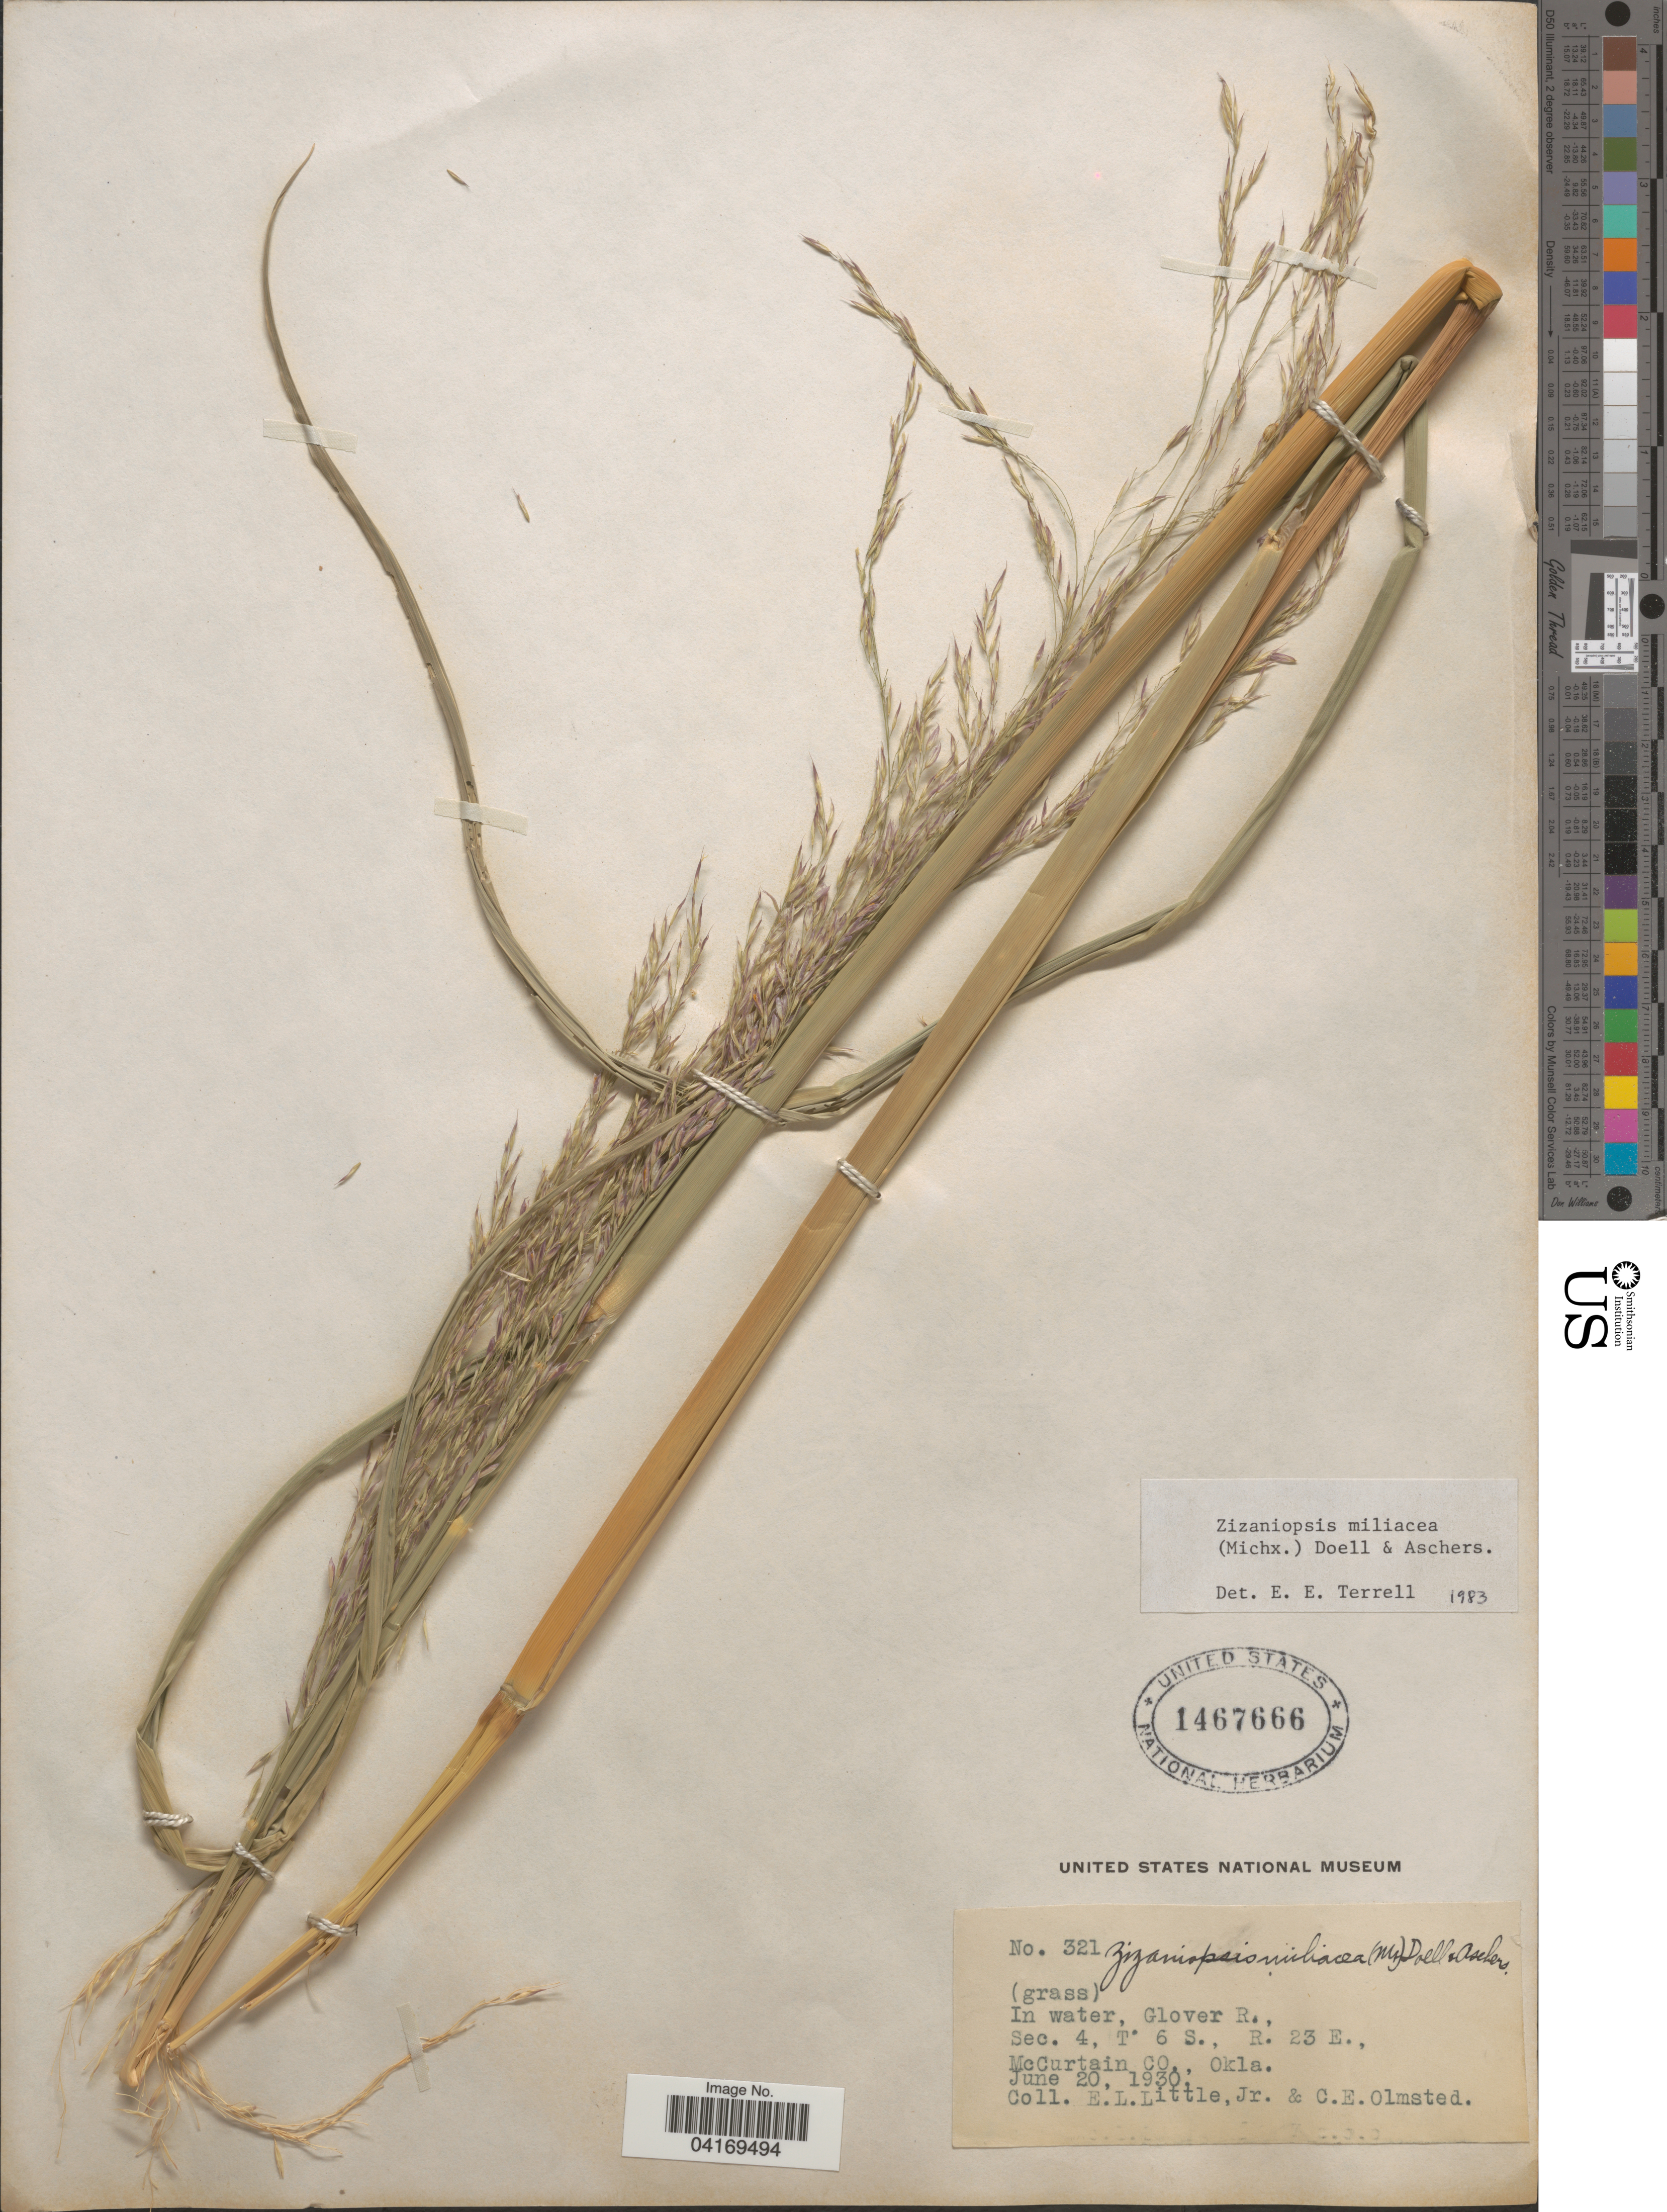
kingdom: Plantae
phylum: Tracheophyta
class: Liliopsida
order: Poales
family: Poaceae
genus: Zizaniopsis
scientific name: Zizaniopsis miliacea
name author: (Michx.) Döll & Asch.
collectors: E. L. Little & C. Olmsted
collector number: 321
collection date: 1930-06-20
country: United States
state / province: Oklahoma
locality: Glover R., Sec. 4, T. 6 S., R. 23 E., McCurtain Co.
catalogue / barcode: US 1467666